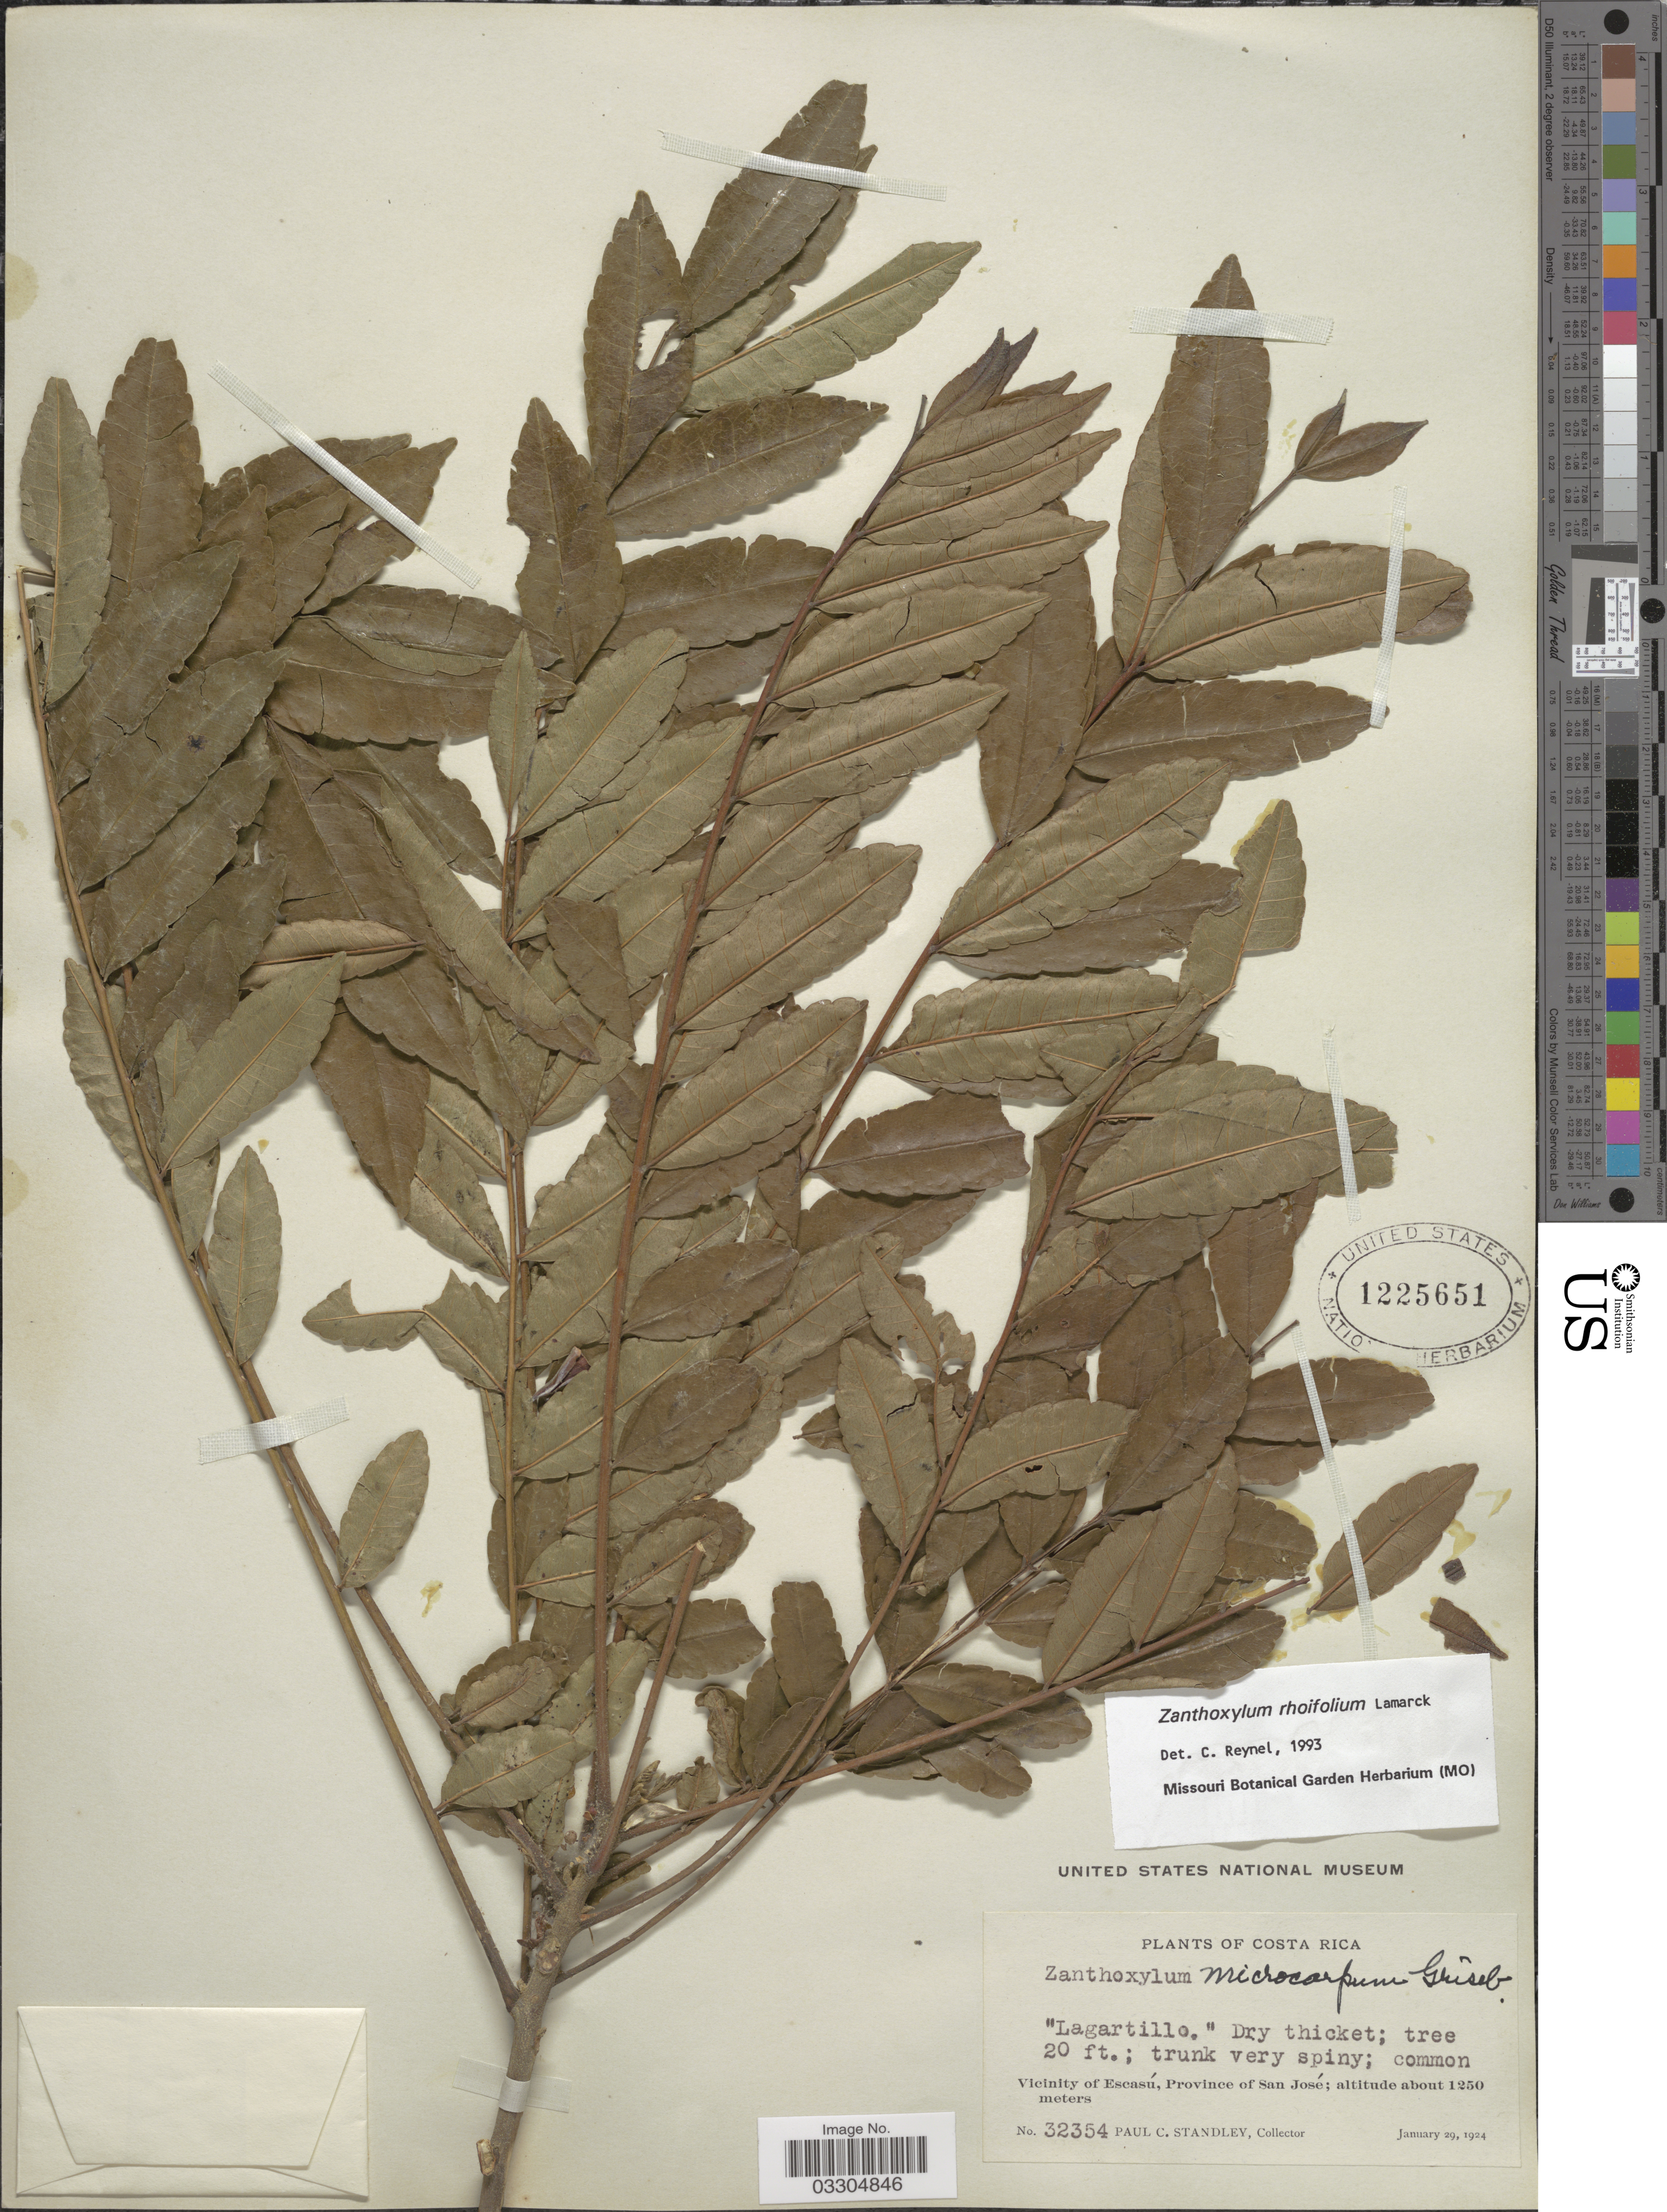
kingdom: Plantae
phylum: Tracheophyta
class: Magnoliopsida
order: Sapindales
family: Rutaceae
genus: Zanthoxylum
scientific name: Zanthoxylum rhoifolium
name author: Lam.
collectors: P. C. Standley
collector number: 32354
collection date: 1924-01-29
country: Costa Rica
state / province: San José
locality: Vicinity of Escasú.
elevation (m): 1250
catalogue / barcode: US 1225651